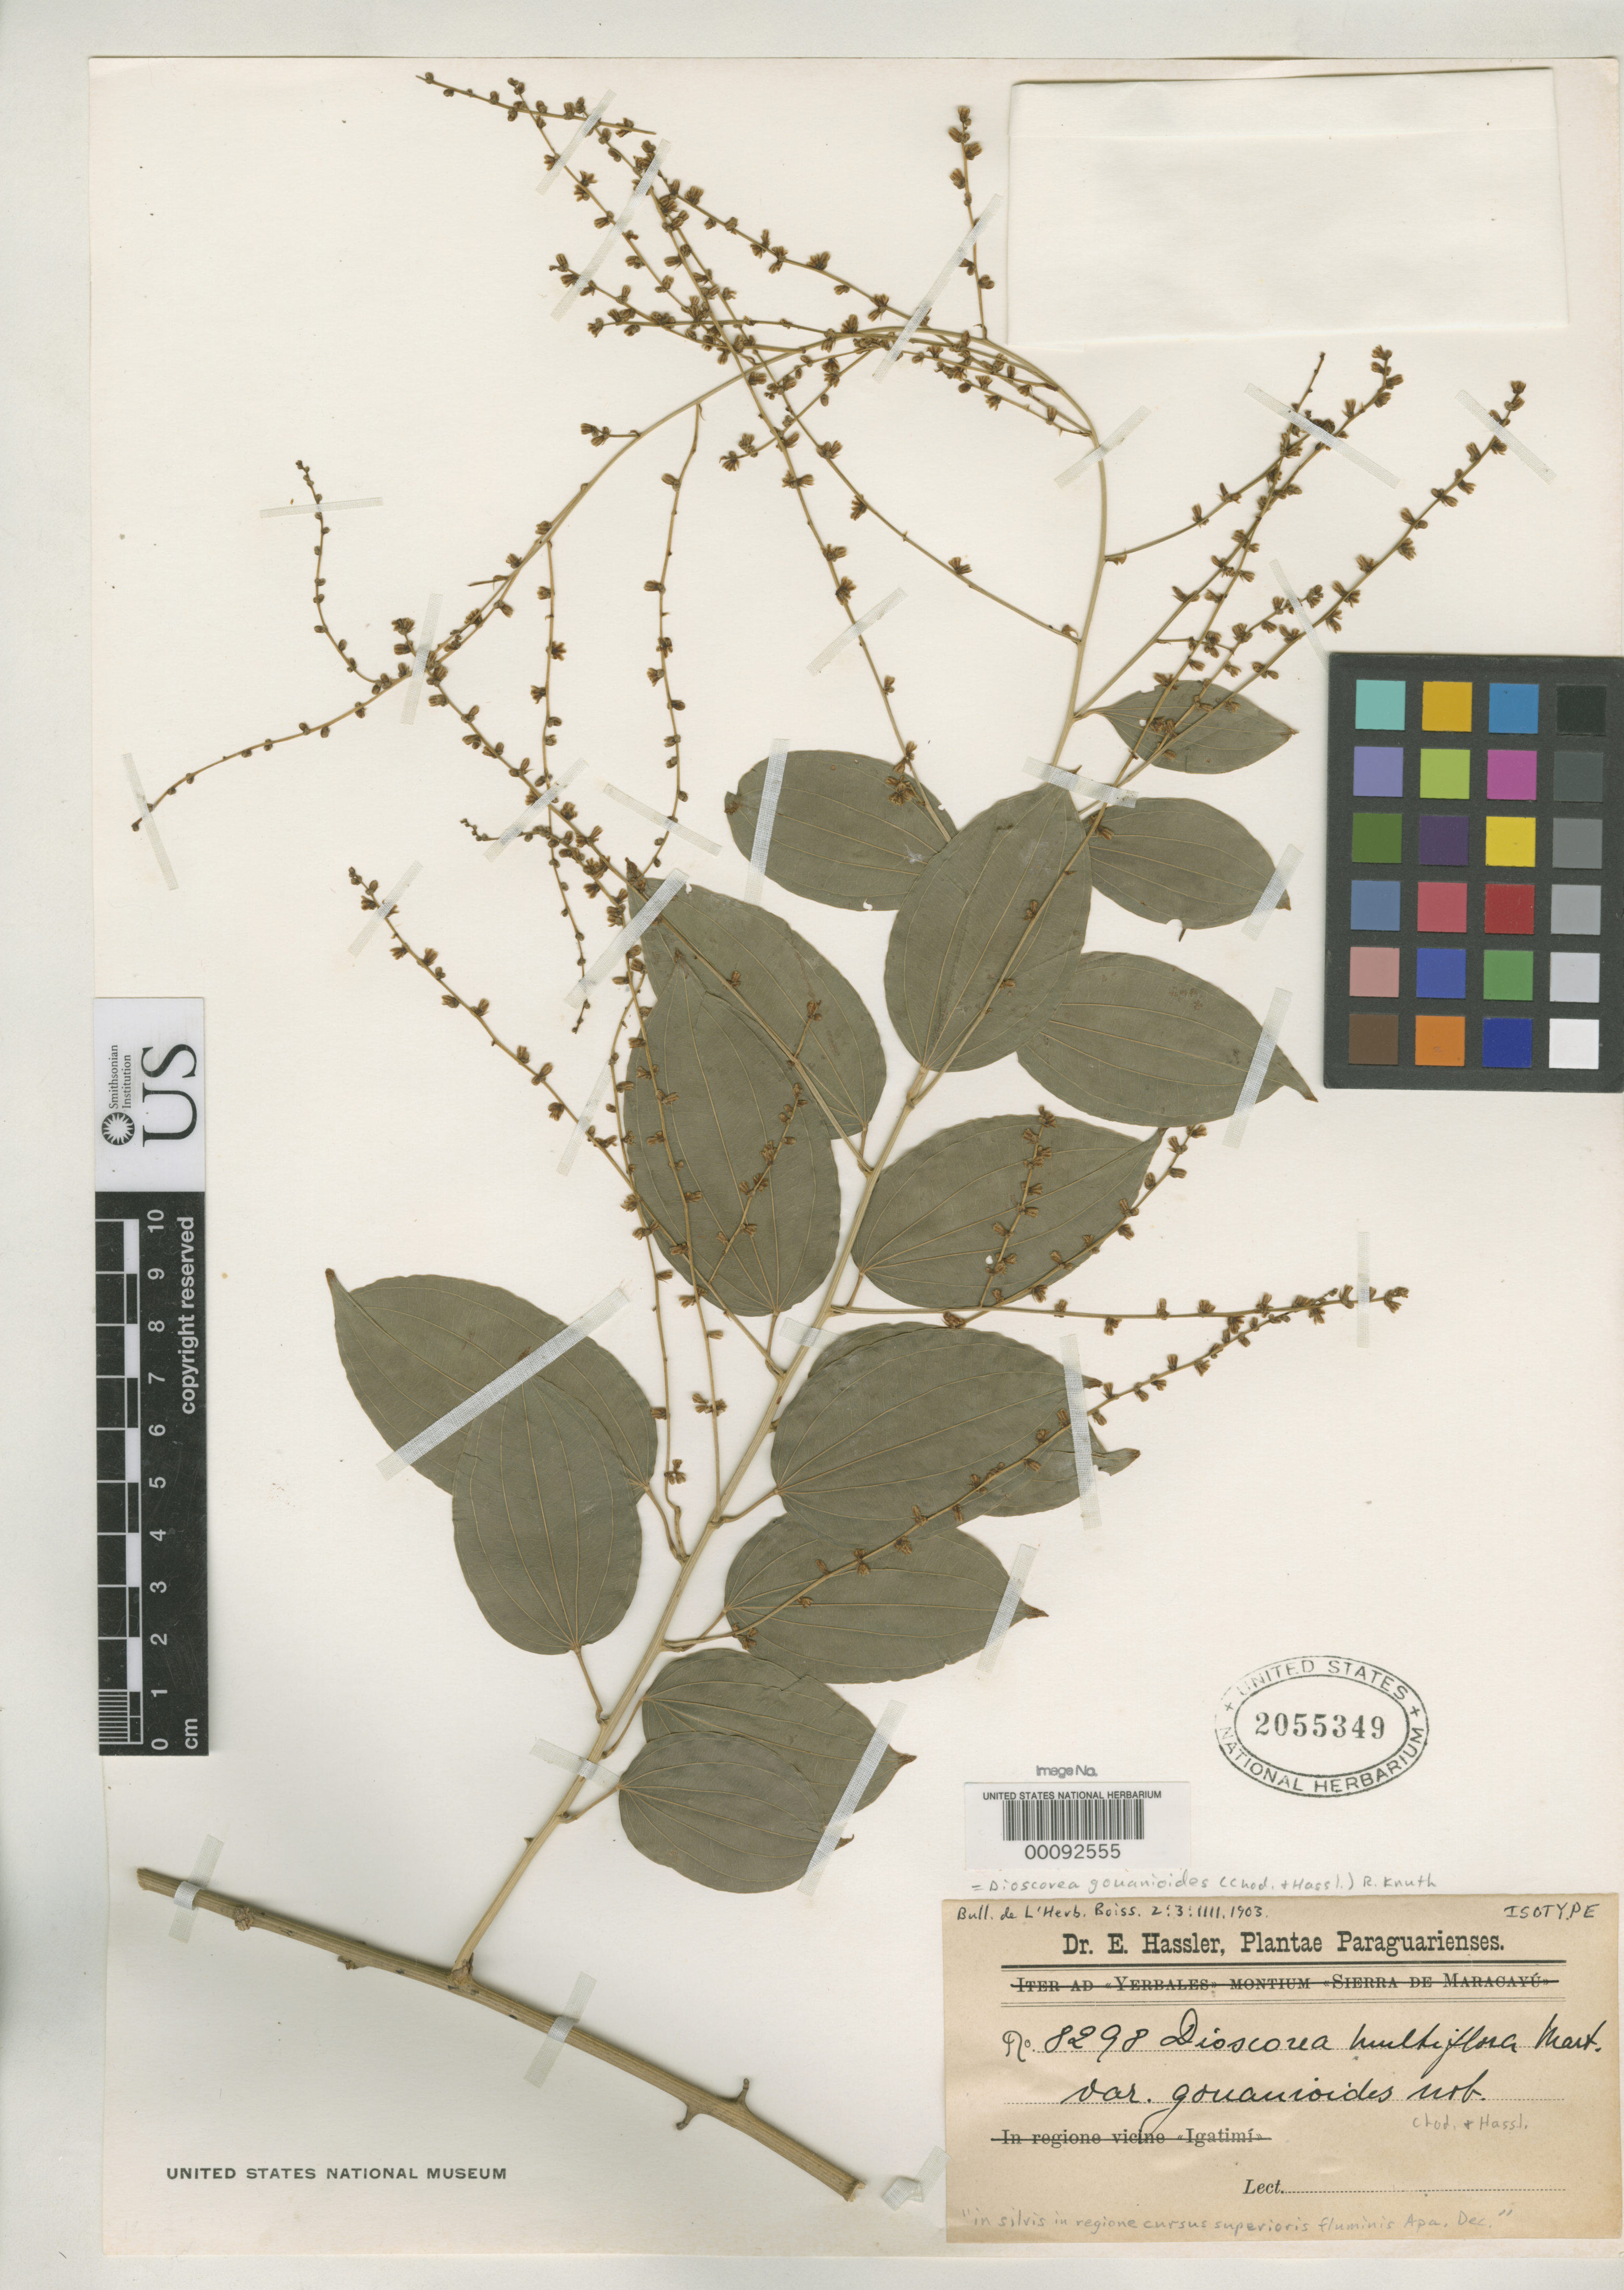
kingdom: Plantae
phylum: Tracheophyta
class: Liliopsida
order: Dioscoreales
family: Dioscoreaceae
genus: Dioscorea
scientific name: Dioscorea multiflora var. gouanioides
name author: Chodat & Hassl.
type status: Isotype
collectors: E. Hassler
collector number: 8298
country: Paraguay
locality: In silvis in regione cursus superioris fluminis Apa.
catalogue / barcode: US 2055349